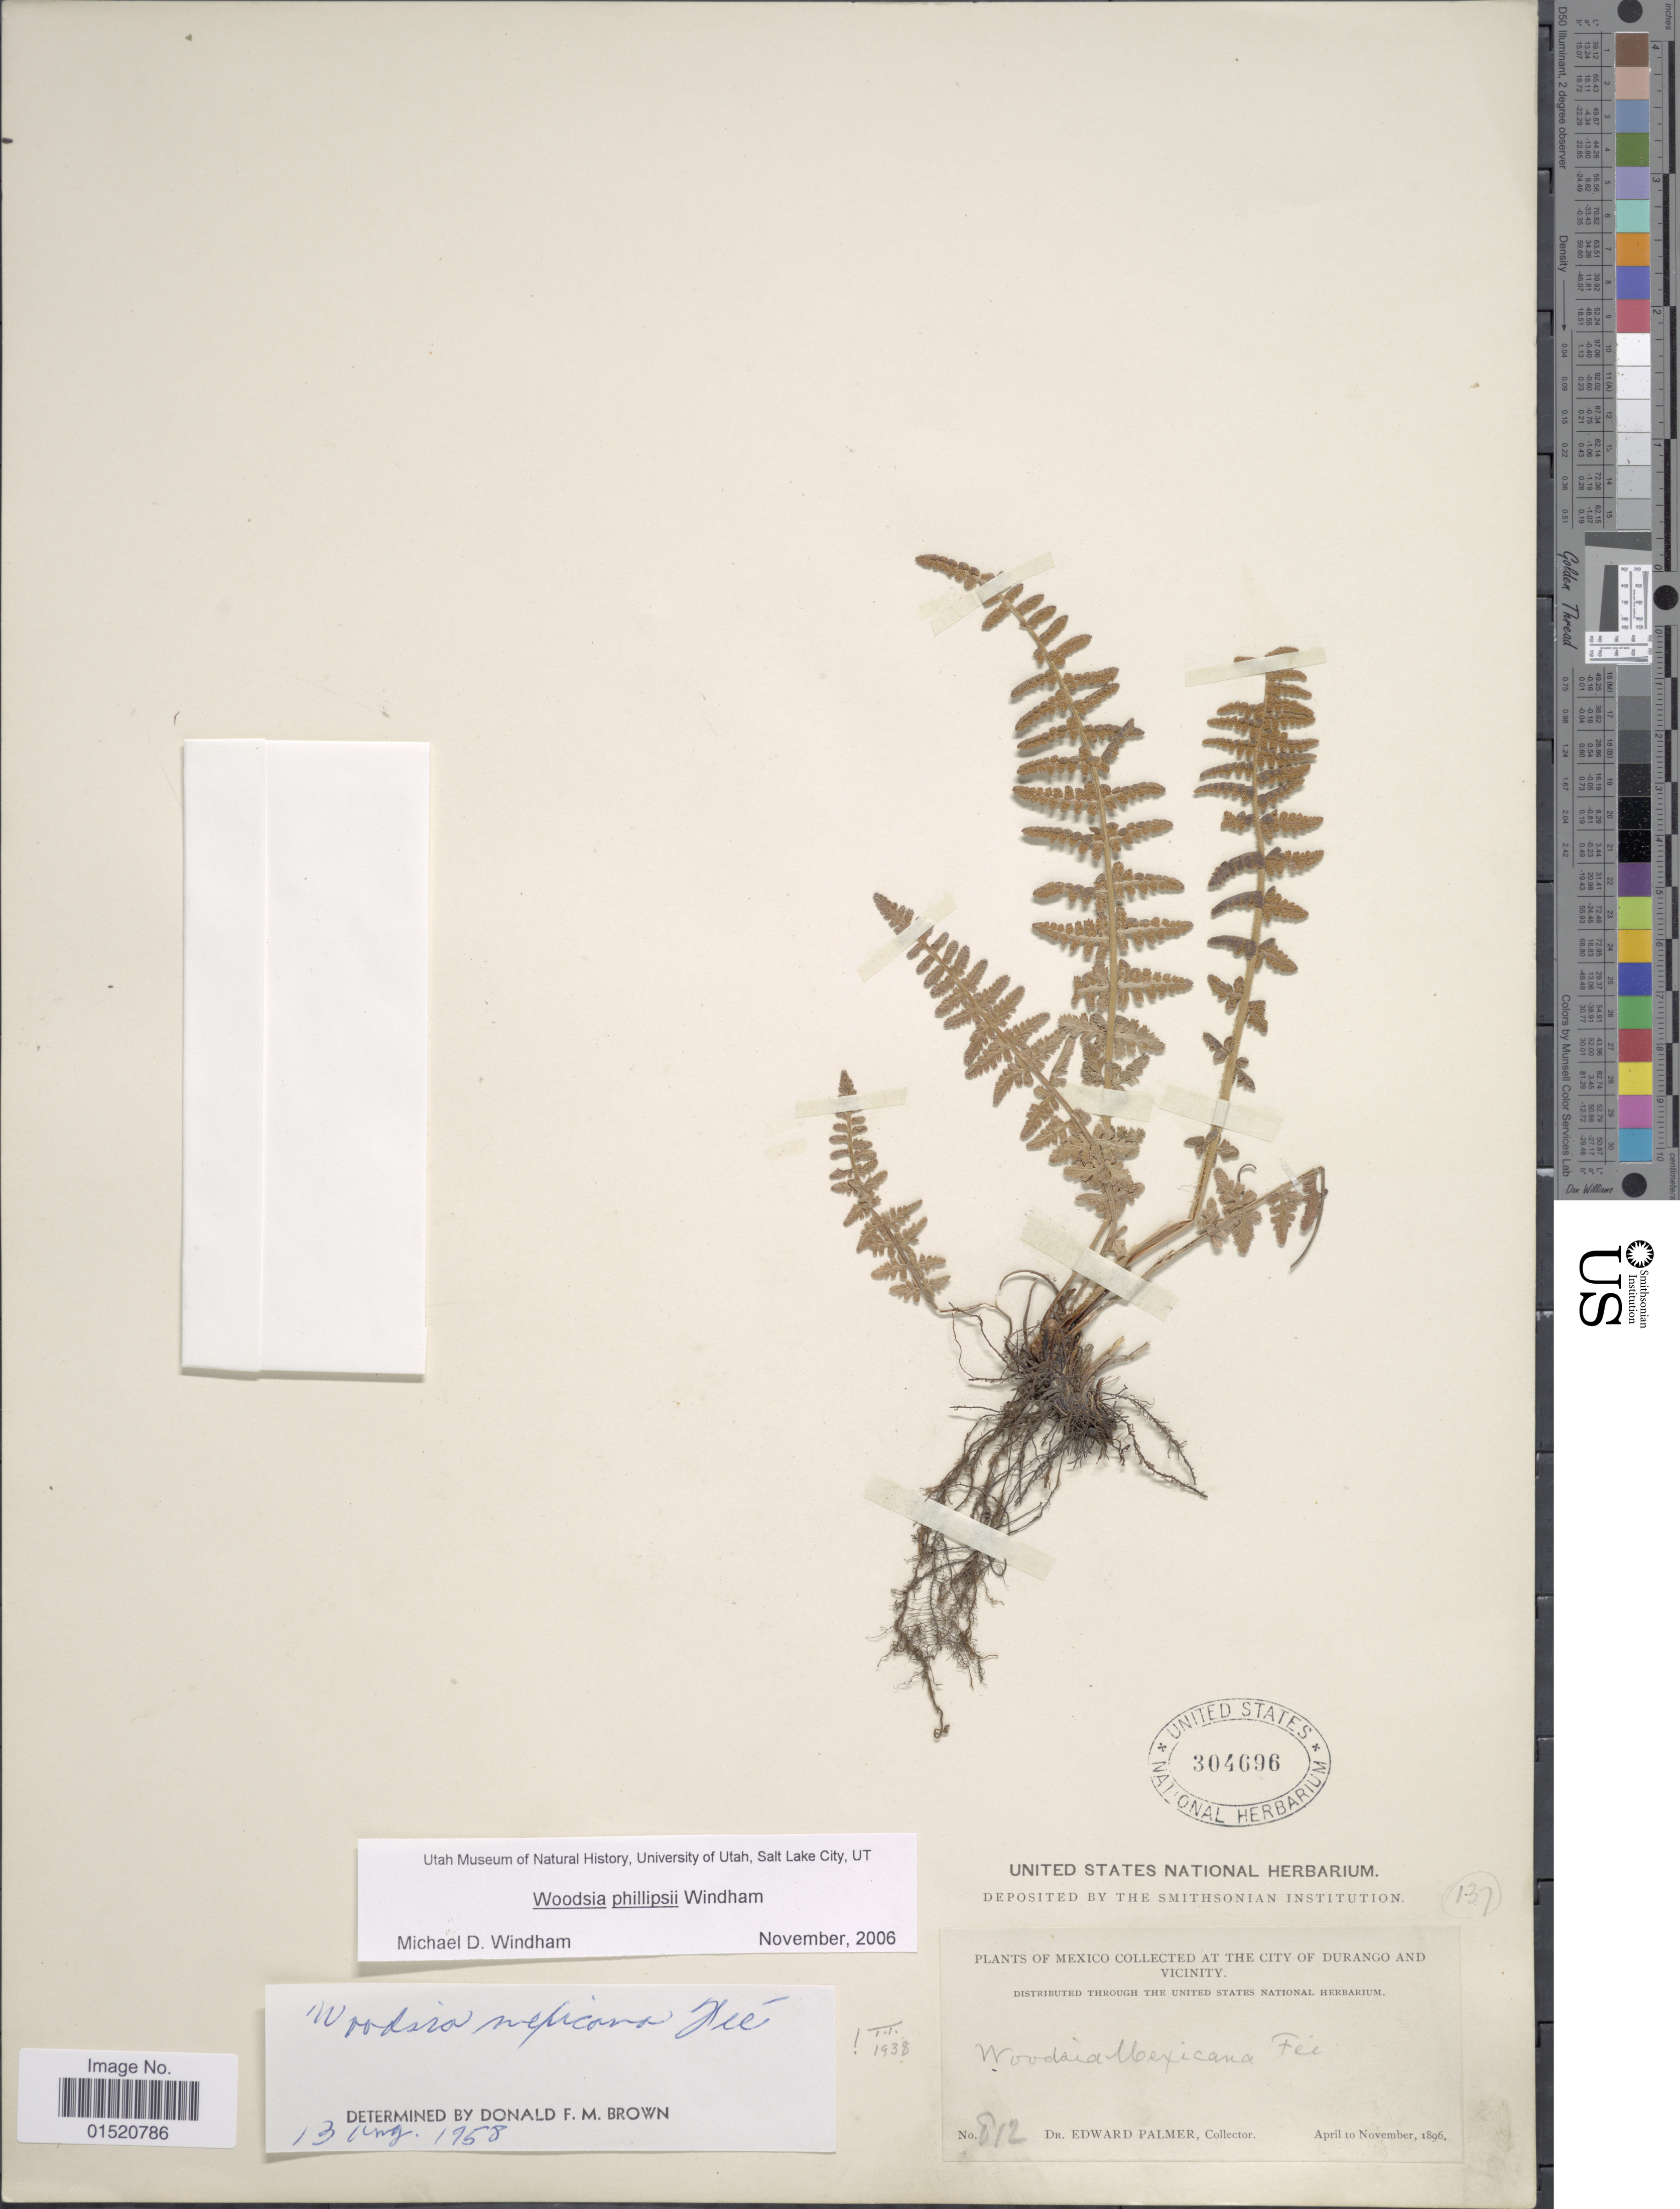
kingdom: Plantae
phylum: Tracheophyta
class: Polypodiopsida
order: Polypodiales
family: Woodsiaceae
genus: Woodsia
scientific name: Woodsia phillipsii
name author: Windham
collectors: E. Palmer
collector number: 812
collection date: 1896-04/1896-11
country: Mexico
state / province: Durango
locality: At the city of Durango and vicinity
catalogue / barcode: US 304696